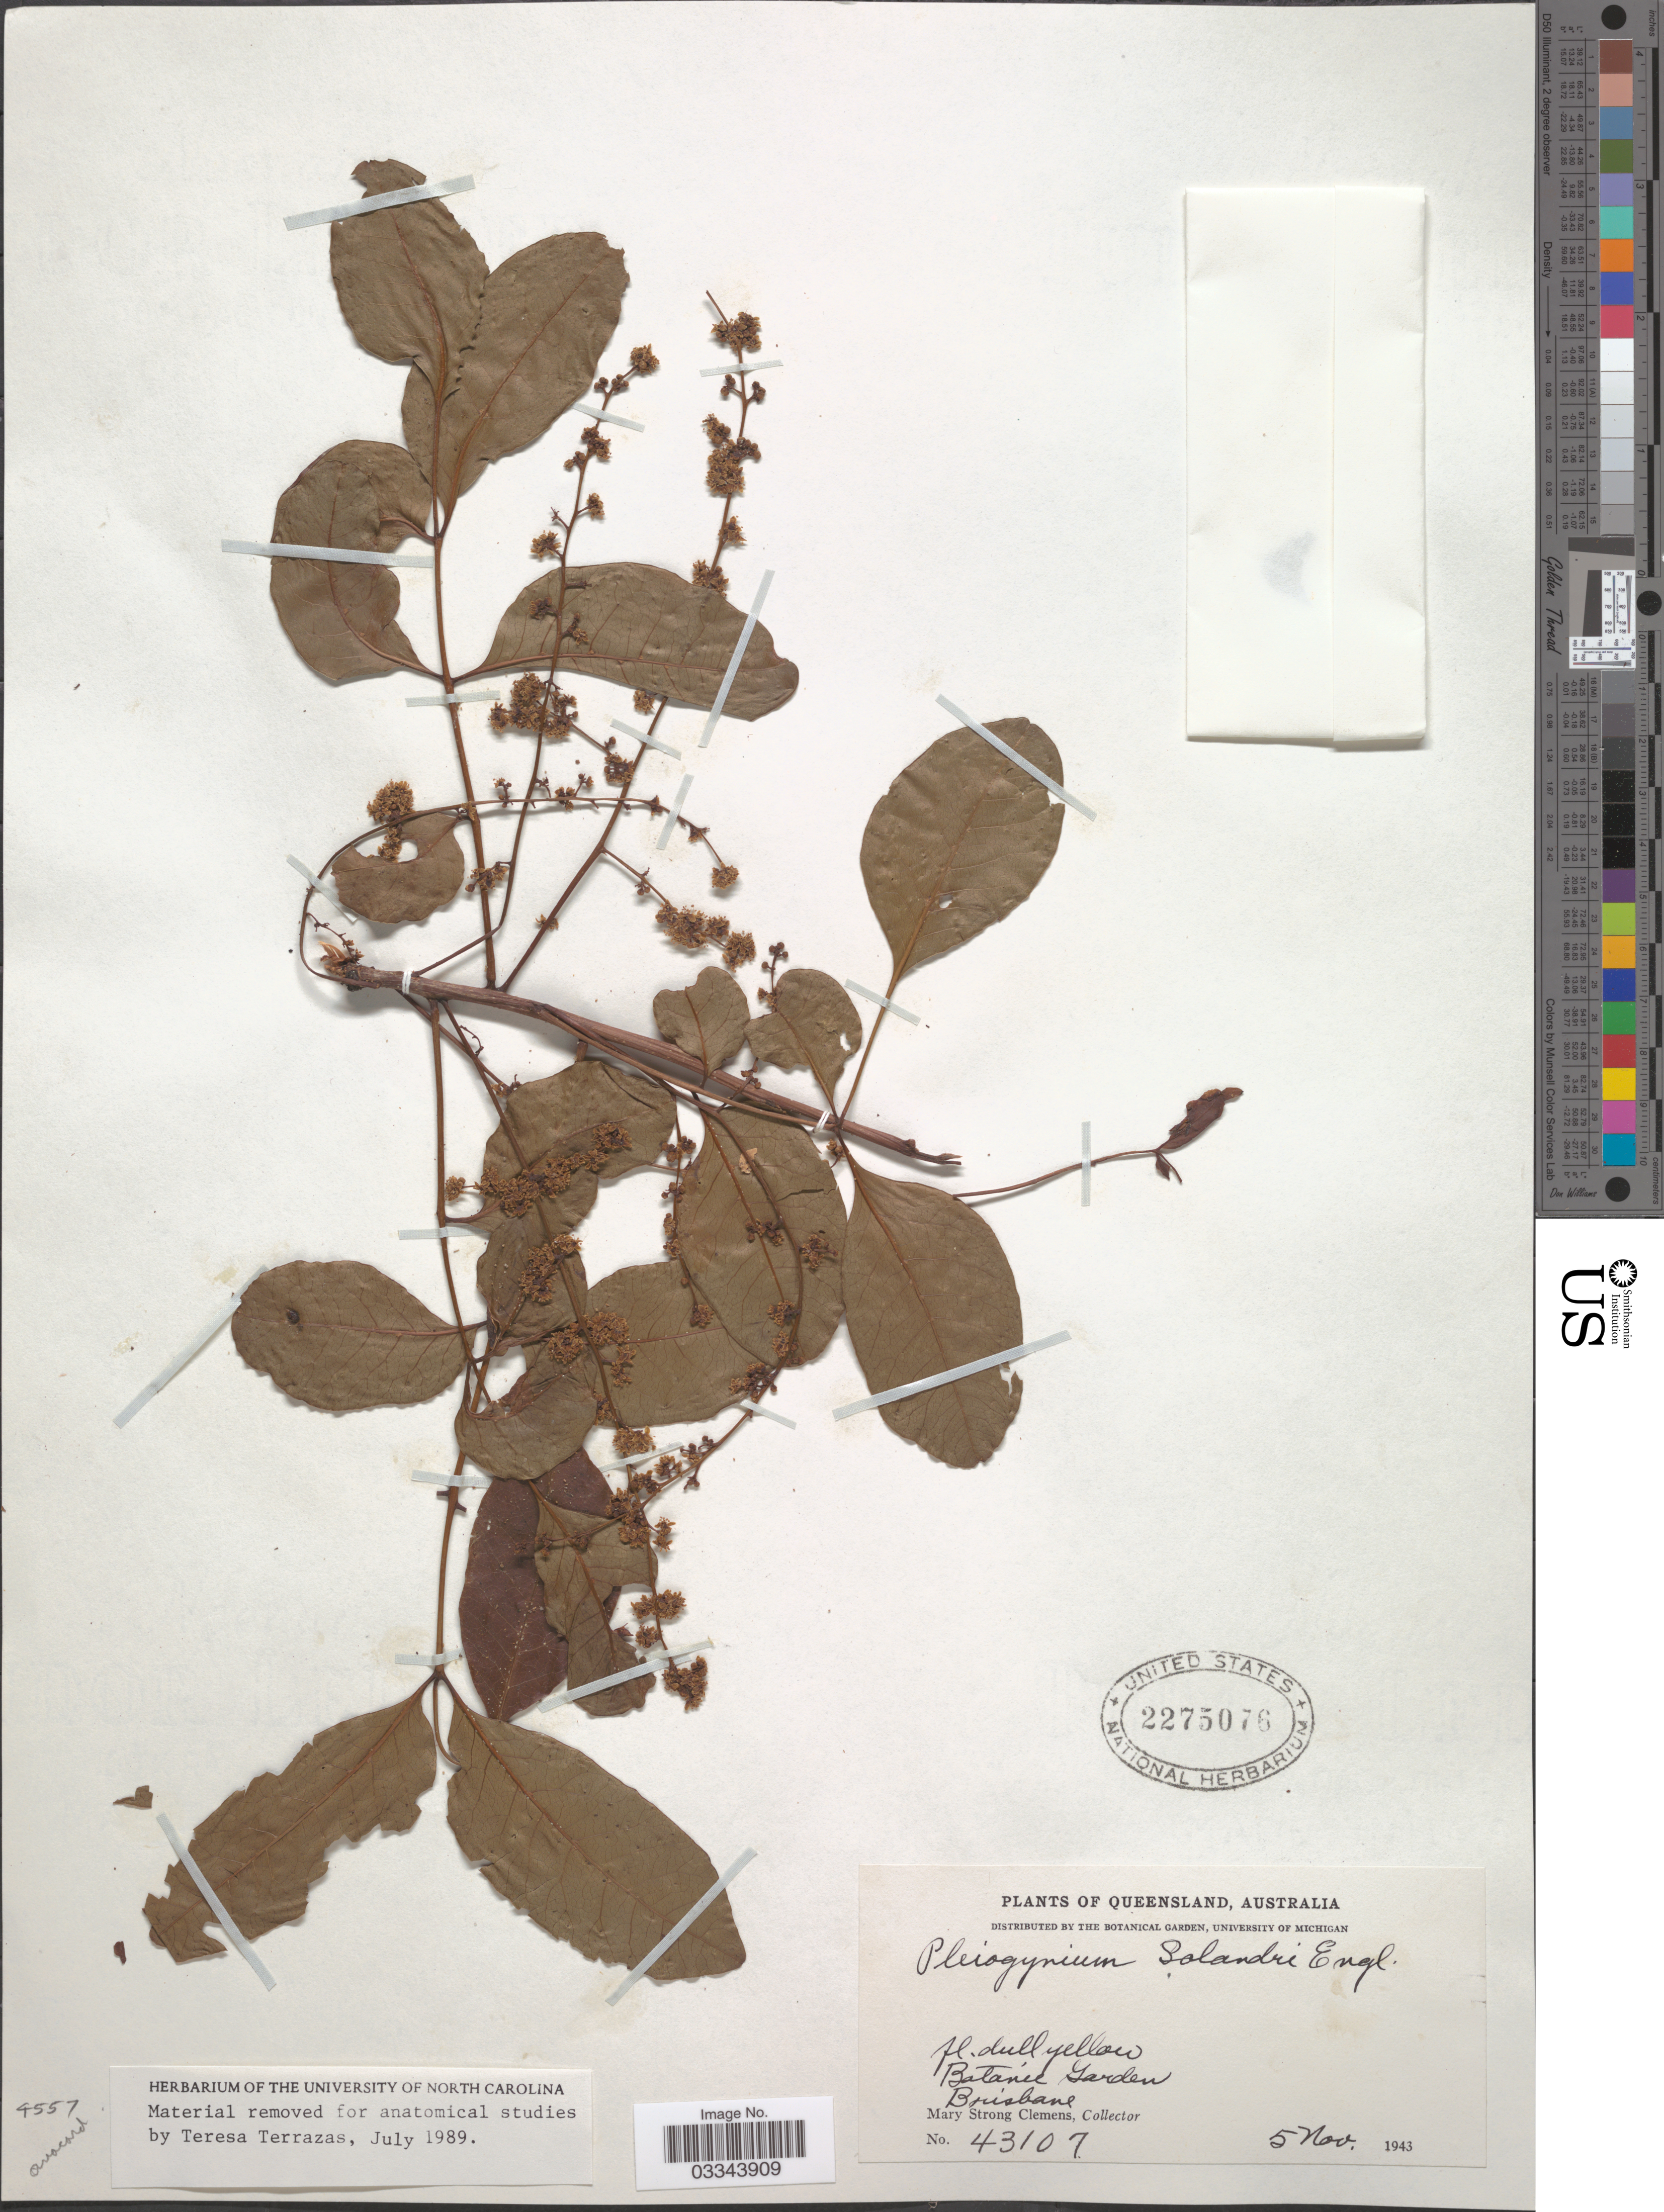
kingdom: Plantae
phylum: Tracheophyta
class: Magnoliopsida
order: Sapindales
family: Anacardiaceae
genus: Pleiogynium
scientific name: Pleiogynium timoriense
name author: (A. DC.) Leenh.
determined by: Mitchell, J. D.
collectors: M. S. Clemens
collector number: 43107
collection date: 1943-11-05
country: Australia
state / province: Queensland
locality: Botanic Garden Brisbane.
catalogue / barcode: US 2275076